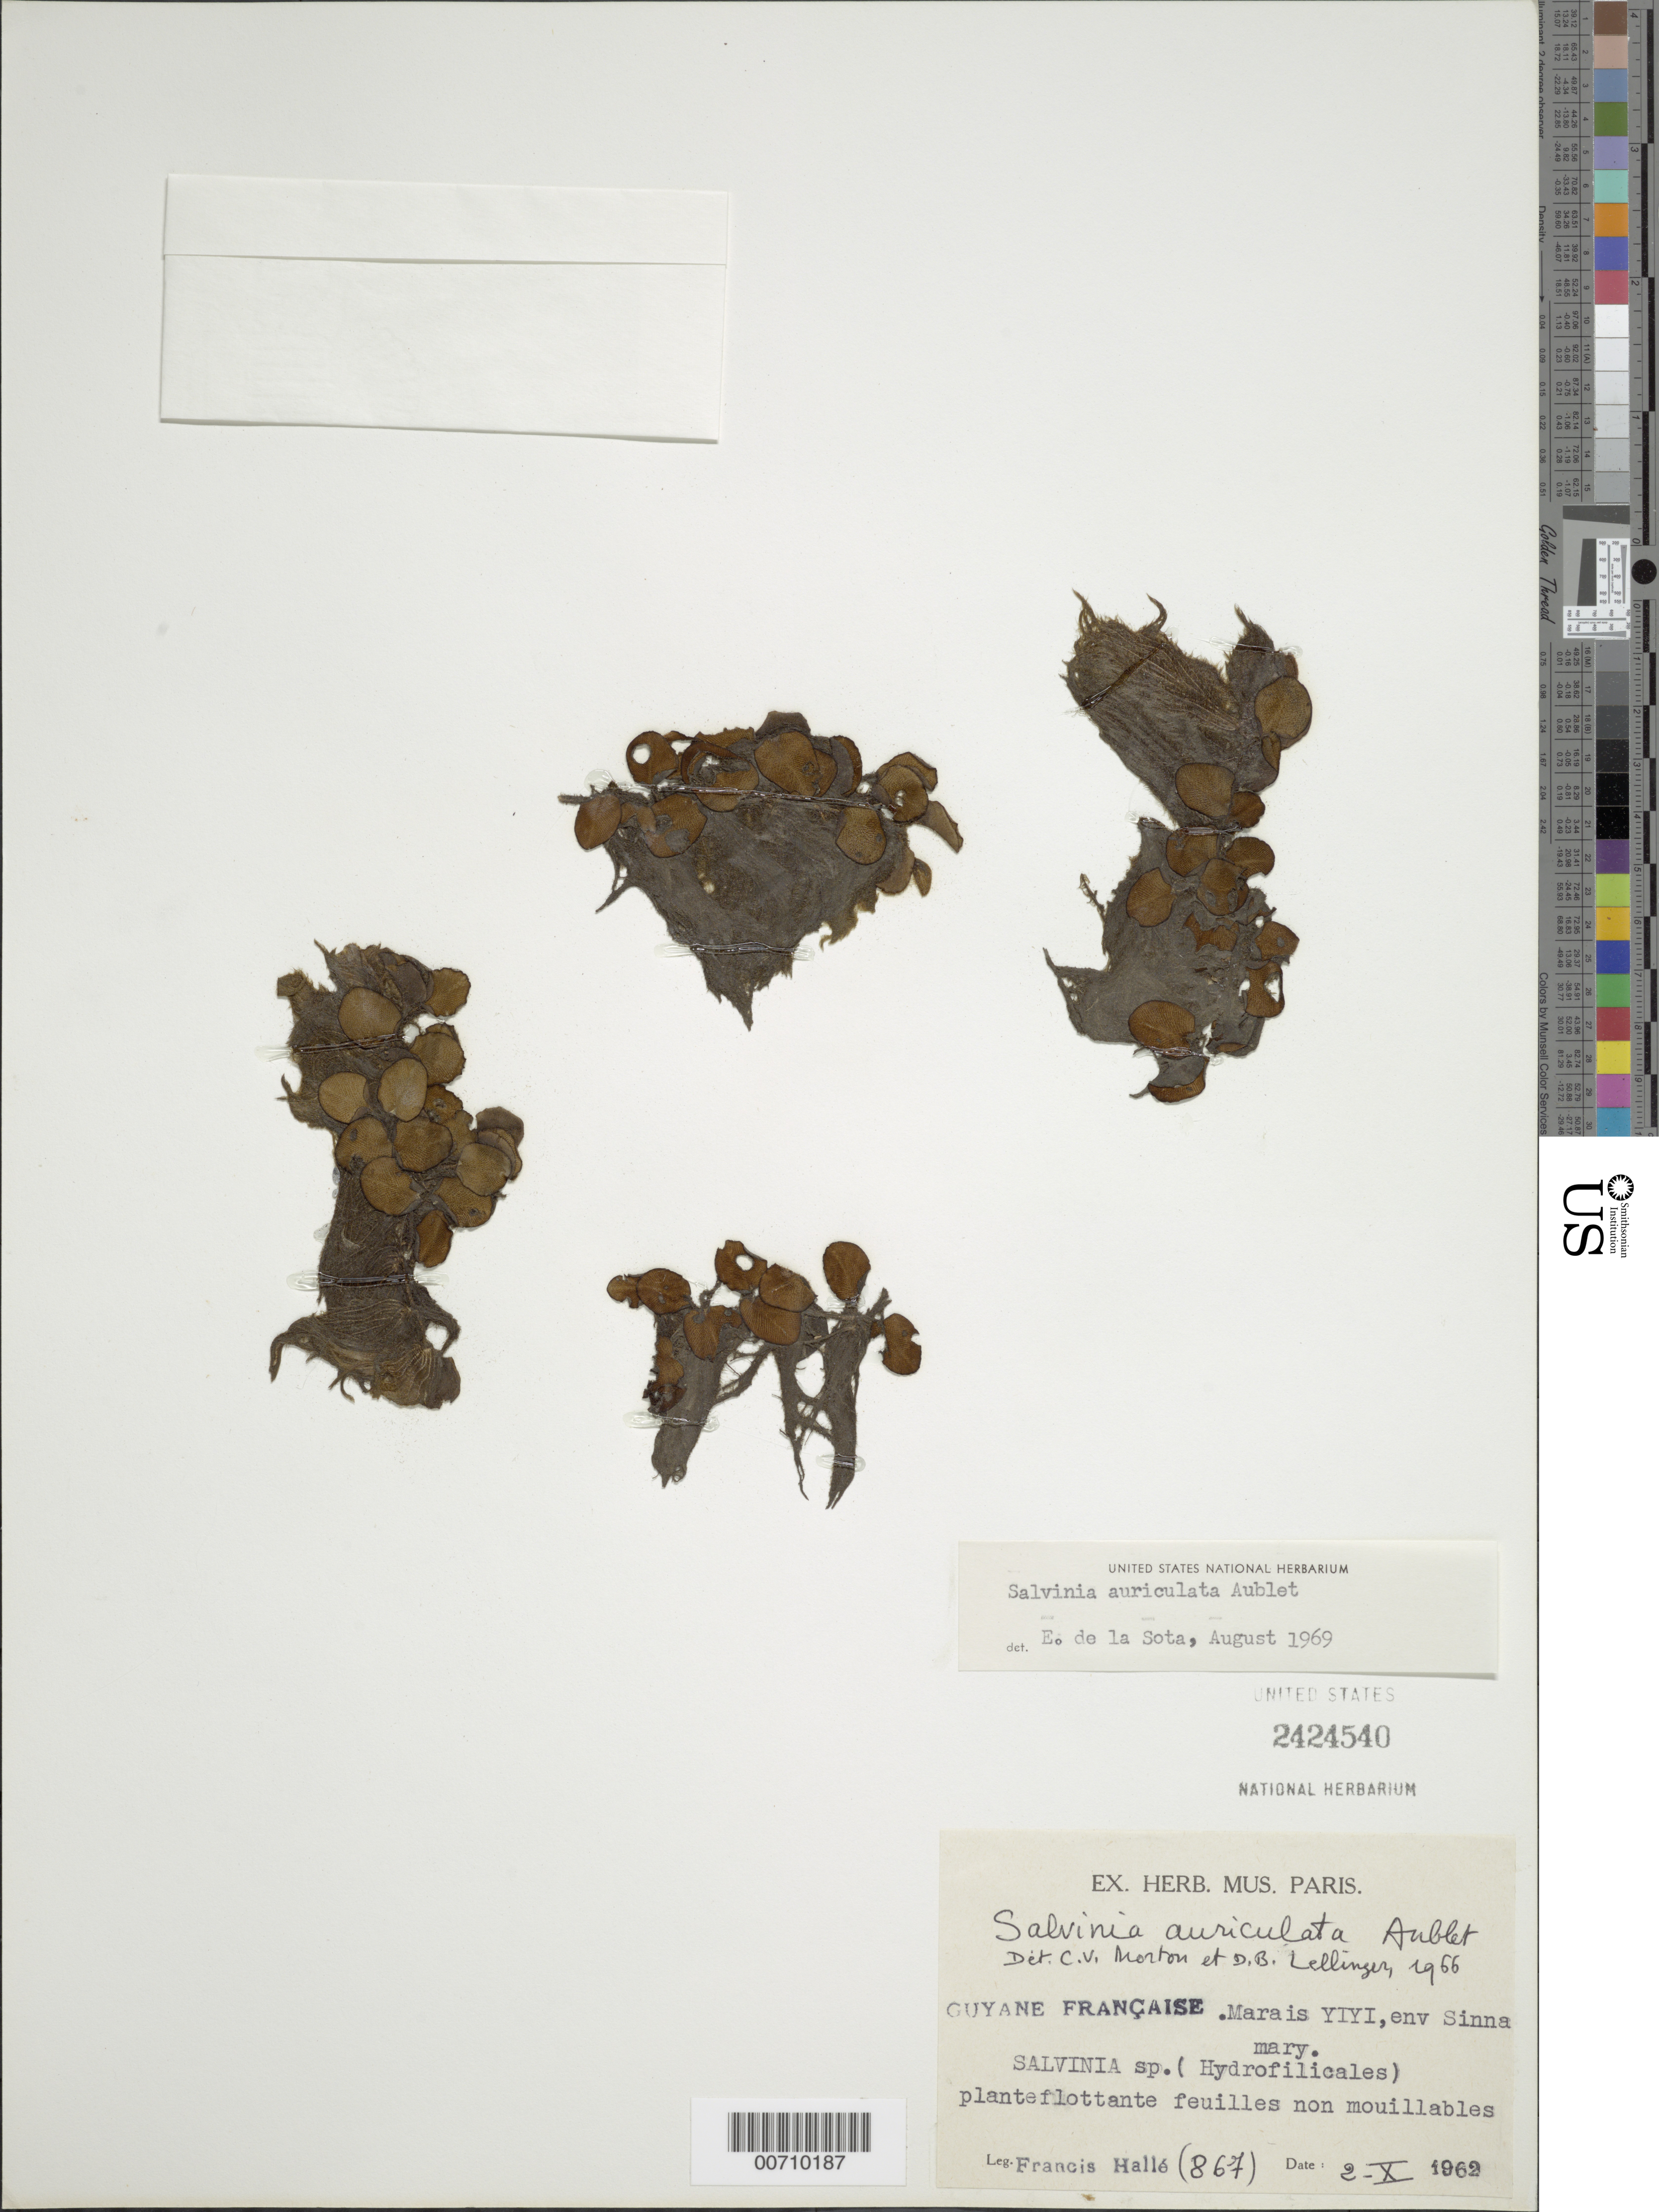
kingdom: Plantae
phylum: Tracheophyta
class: Polypodiopsida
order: Salviniales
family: Salviniaceae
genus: Salvinia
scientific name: Salvinia auriculata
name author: Aubl.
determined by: Sota, E. R. de la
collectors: F. Hallé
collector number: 867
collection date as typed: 2-Oct-62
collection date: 1962-10-02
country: French Guiana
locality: Marais YIYI, env Sinnamary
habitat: Planteflottante feuilles non mouillables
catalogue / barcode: US 2424540